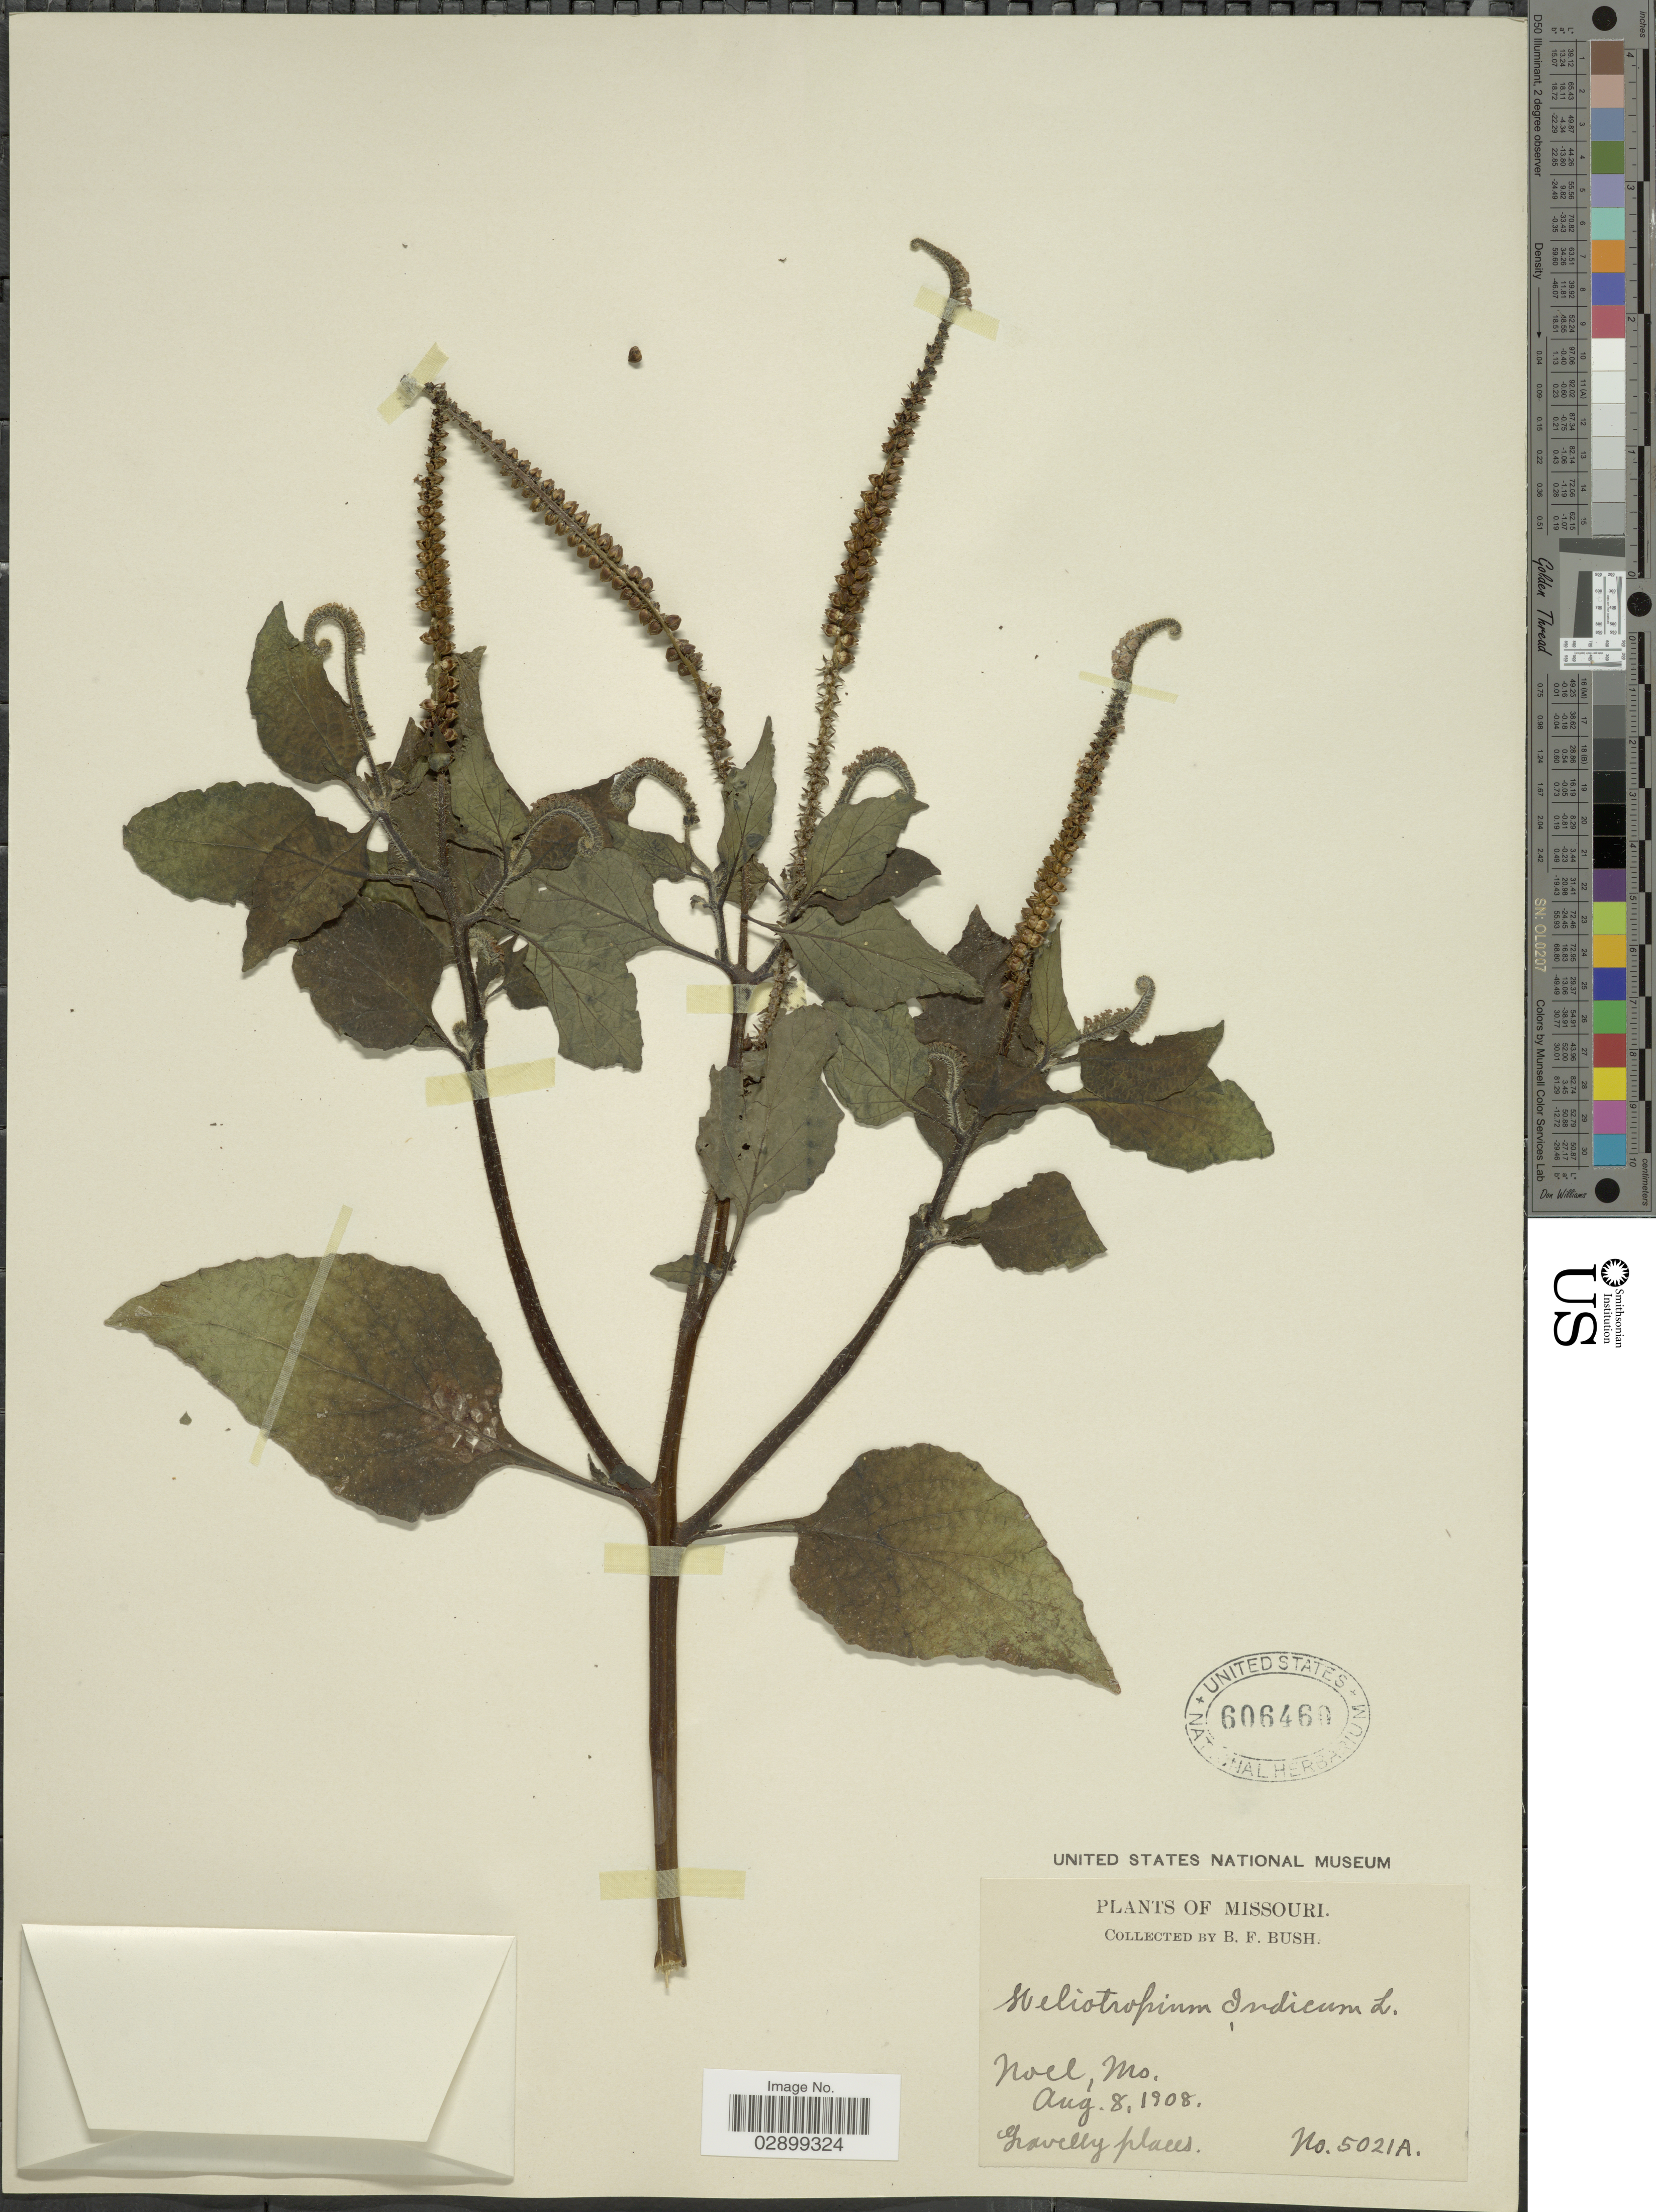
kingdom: Plantae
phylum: Tracheophyta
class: Magnoliopsida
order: Boraginales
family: Heliotropiaceae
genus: Heliotropium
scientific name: Heliotropium indicum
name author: L.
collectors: B. F. Bush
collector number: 5021A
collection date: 1908-08-08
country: United States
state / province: Missouri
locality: Noel, Mo.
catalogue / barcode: US 606460